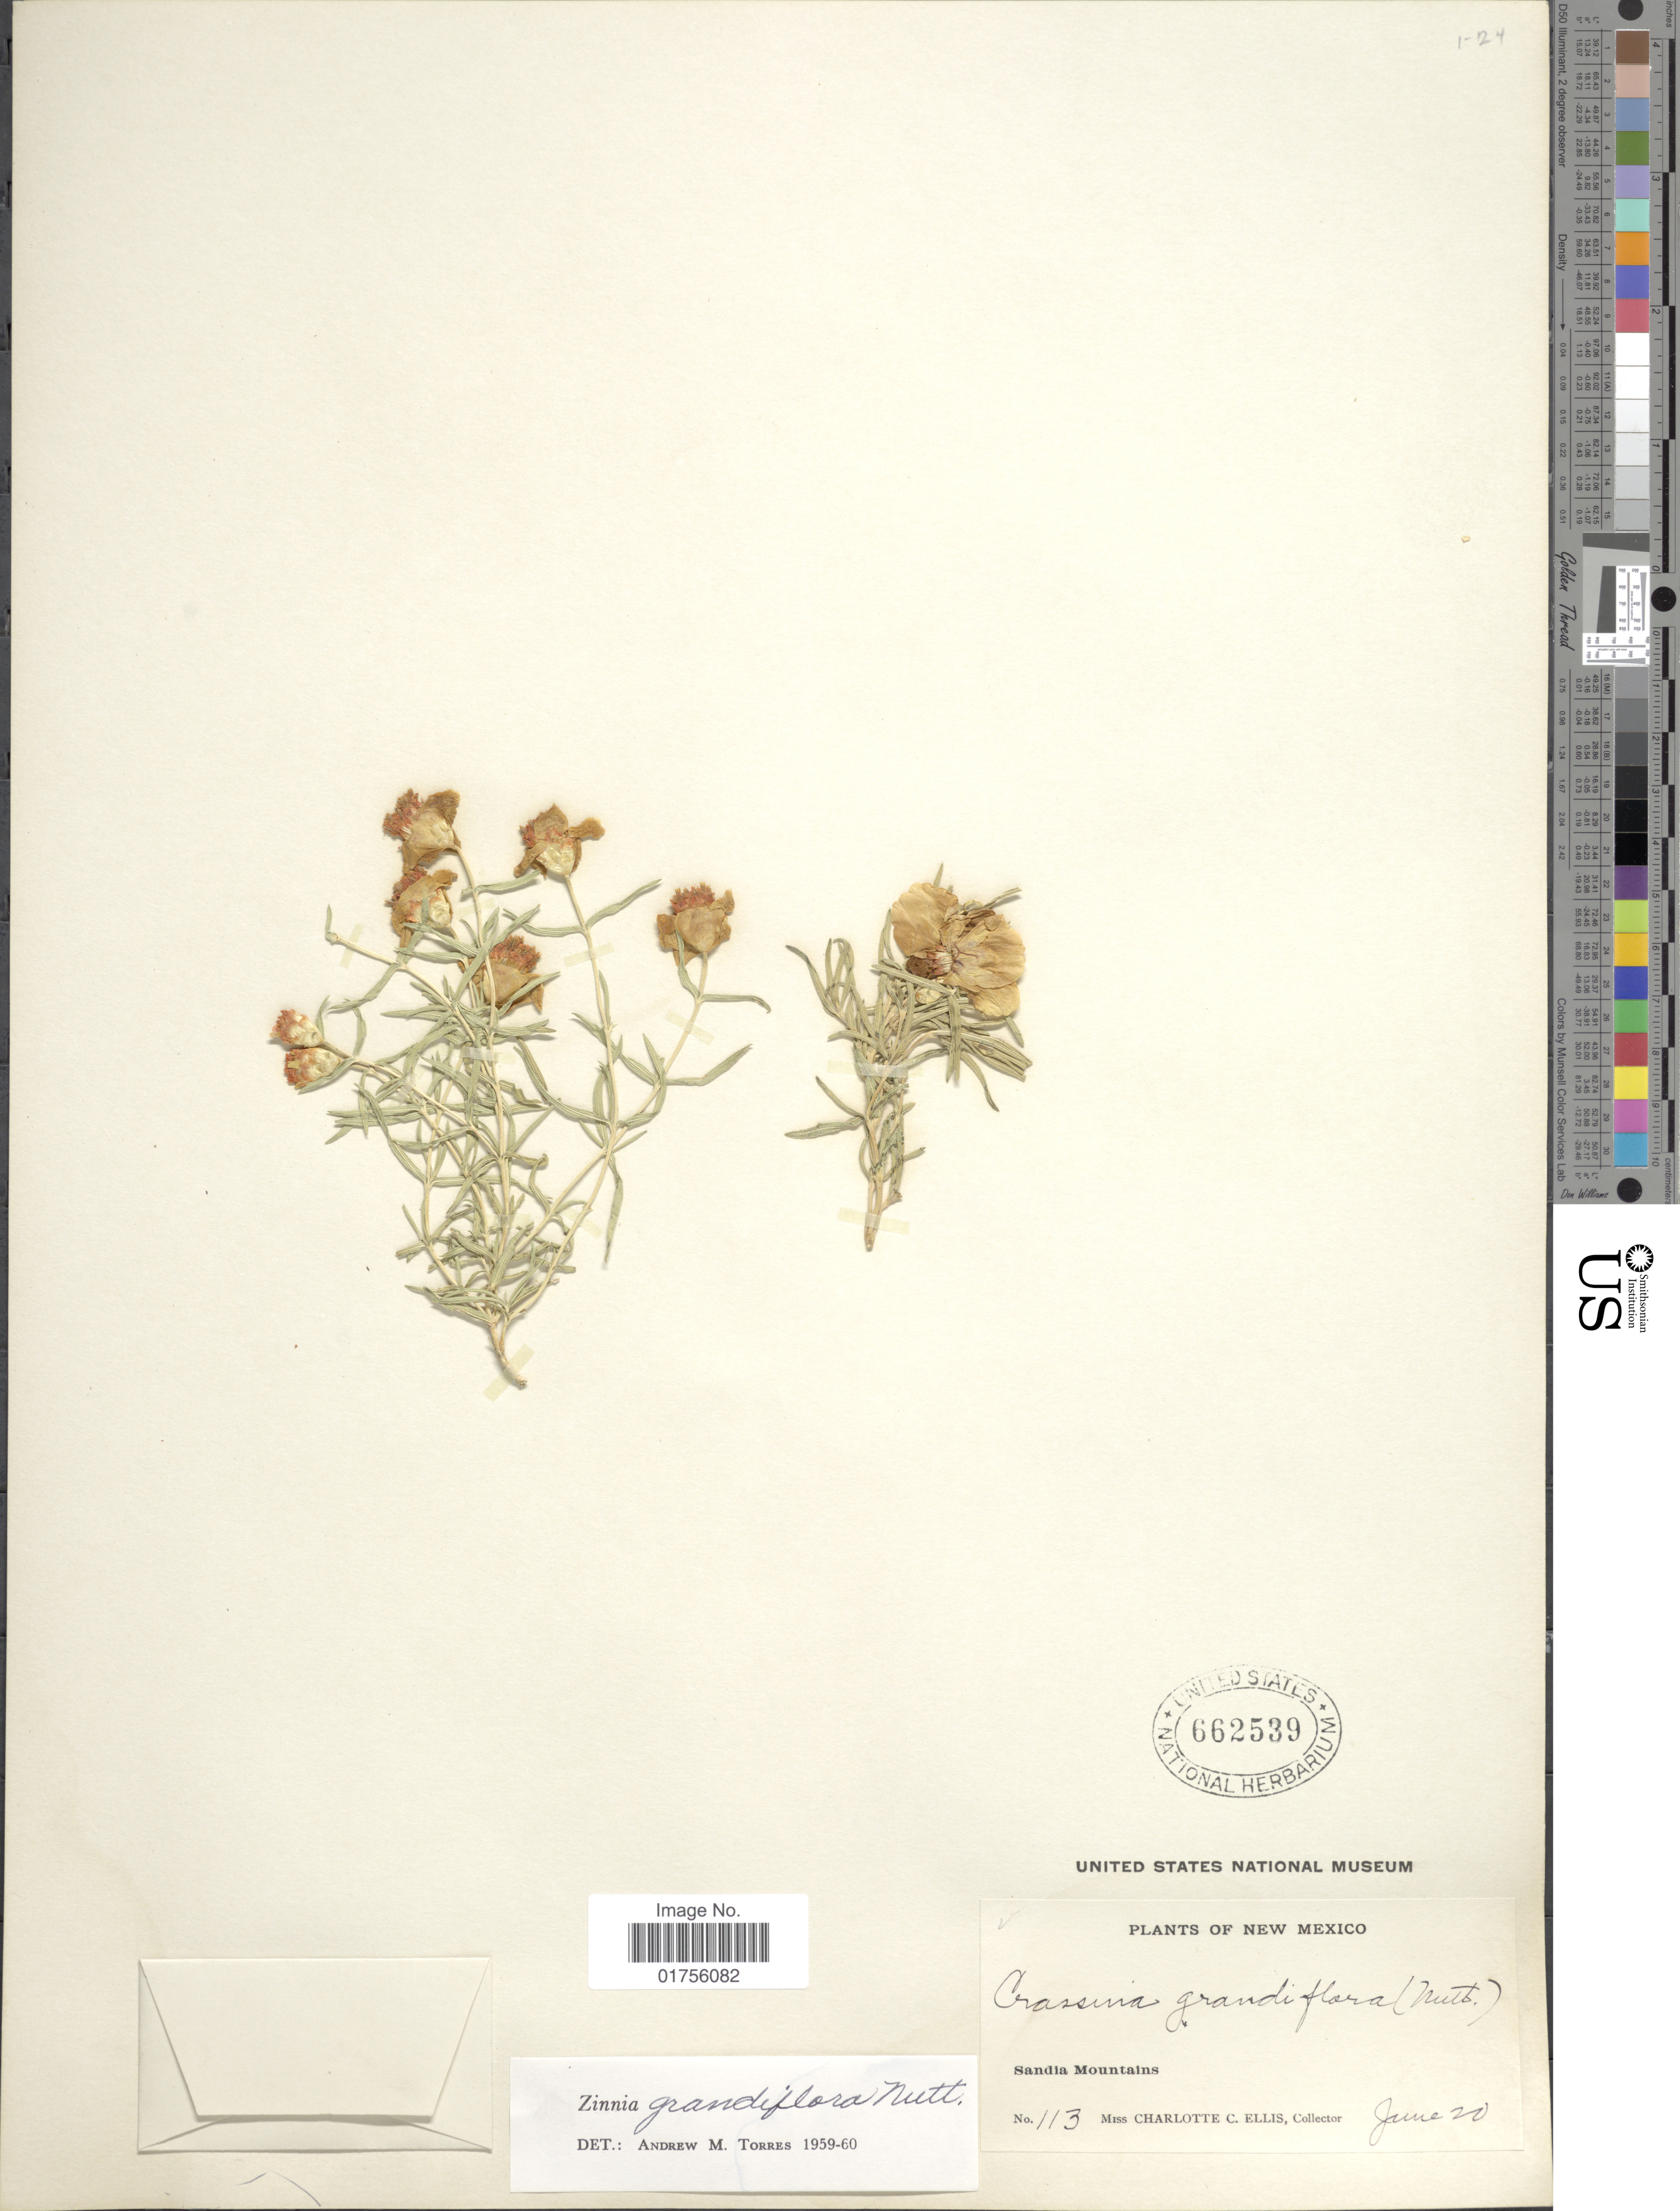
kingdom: Plantae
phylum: Tracheophyta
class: Magnoliopsida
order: Asterales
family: Asteraceae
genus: Zinnia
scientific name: Zinnia grandiflora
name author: Nutt.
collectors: C. C. Ellis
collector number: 113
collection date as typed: Transcribed d/m/y: /6/20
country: United States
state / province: New Mexico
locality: Sandia Mountains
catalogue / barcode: US 662539